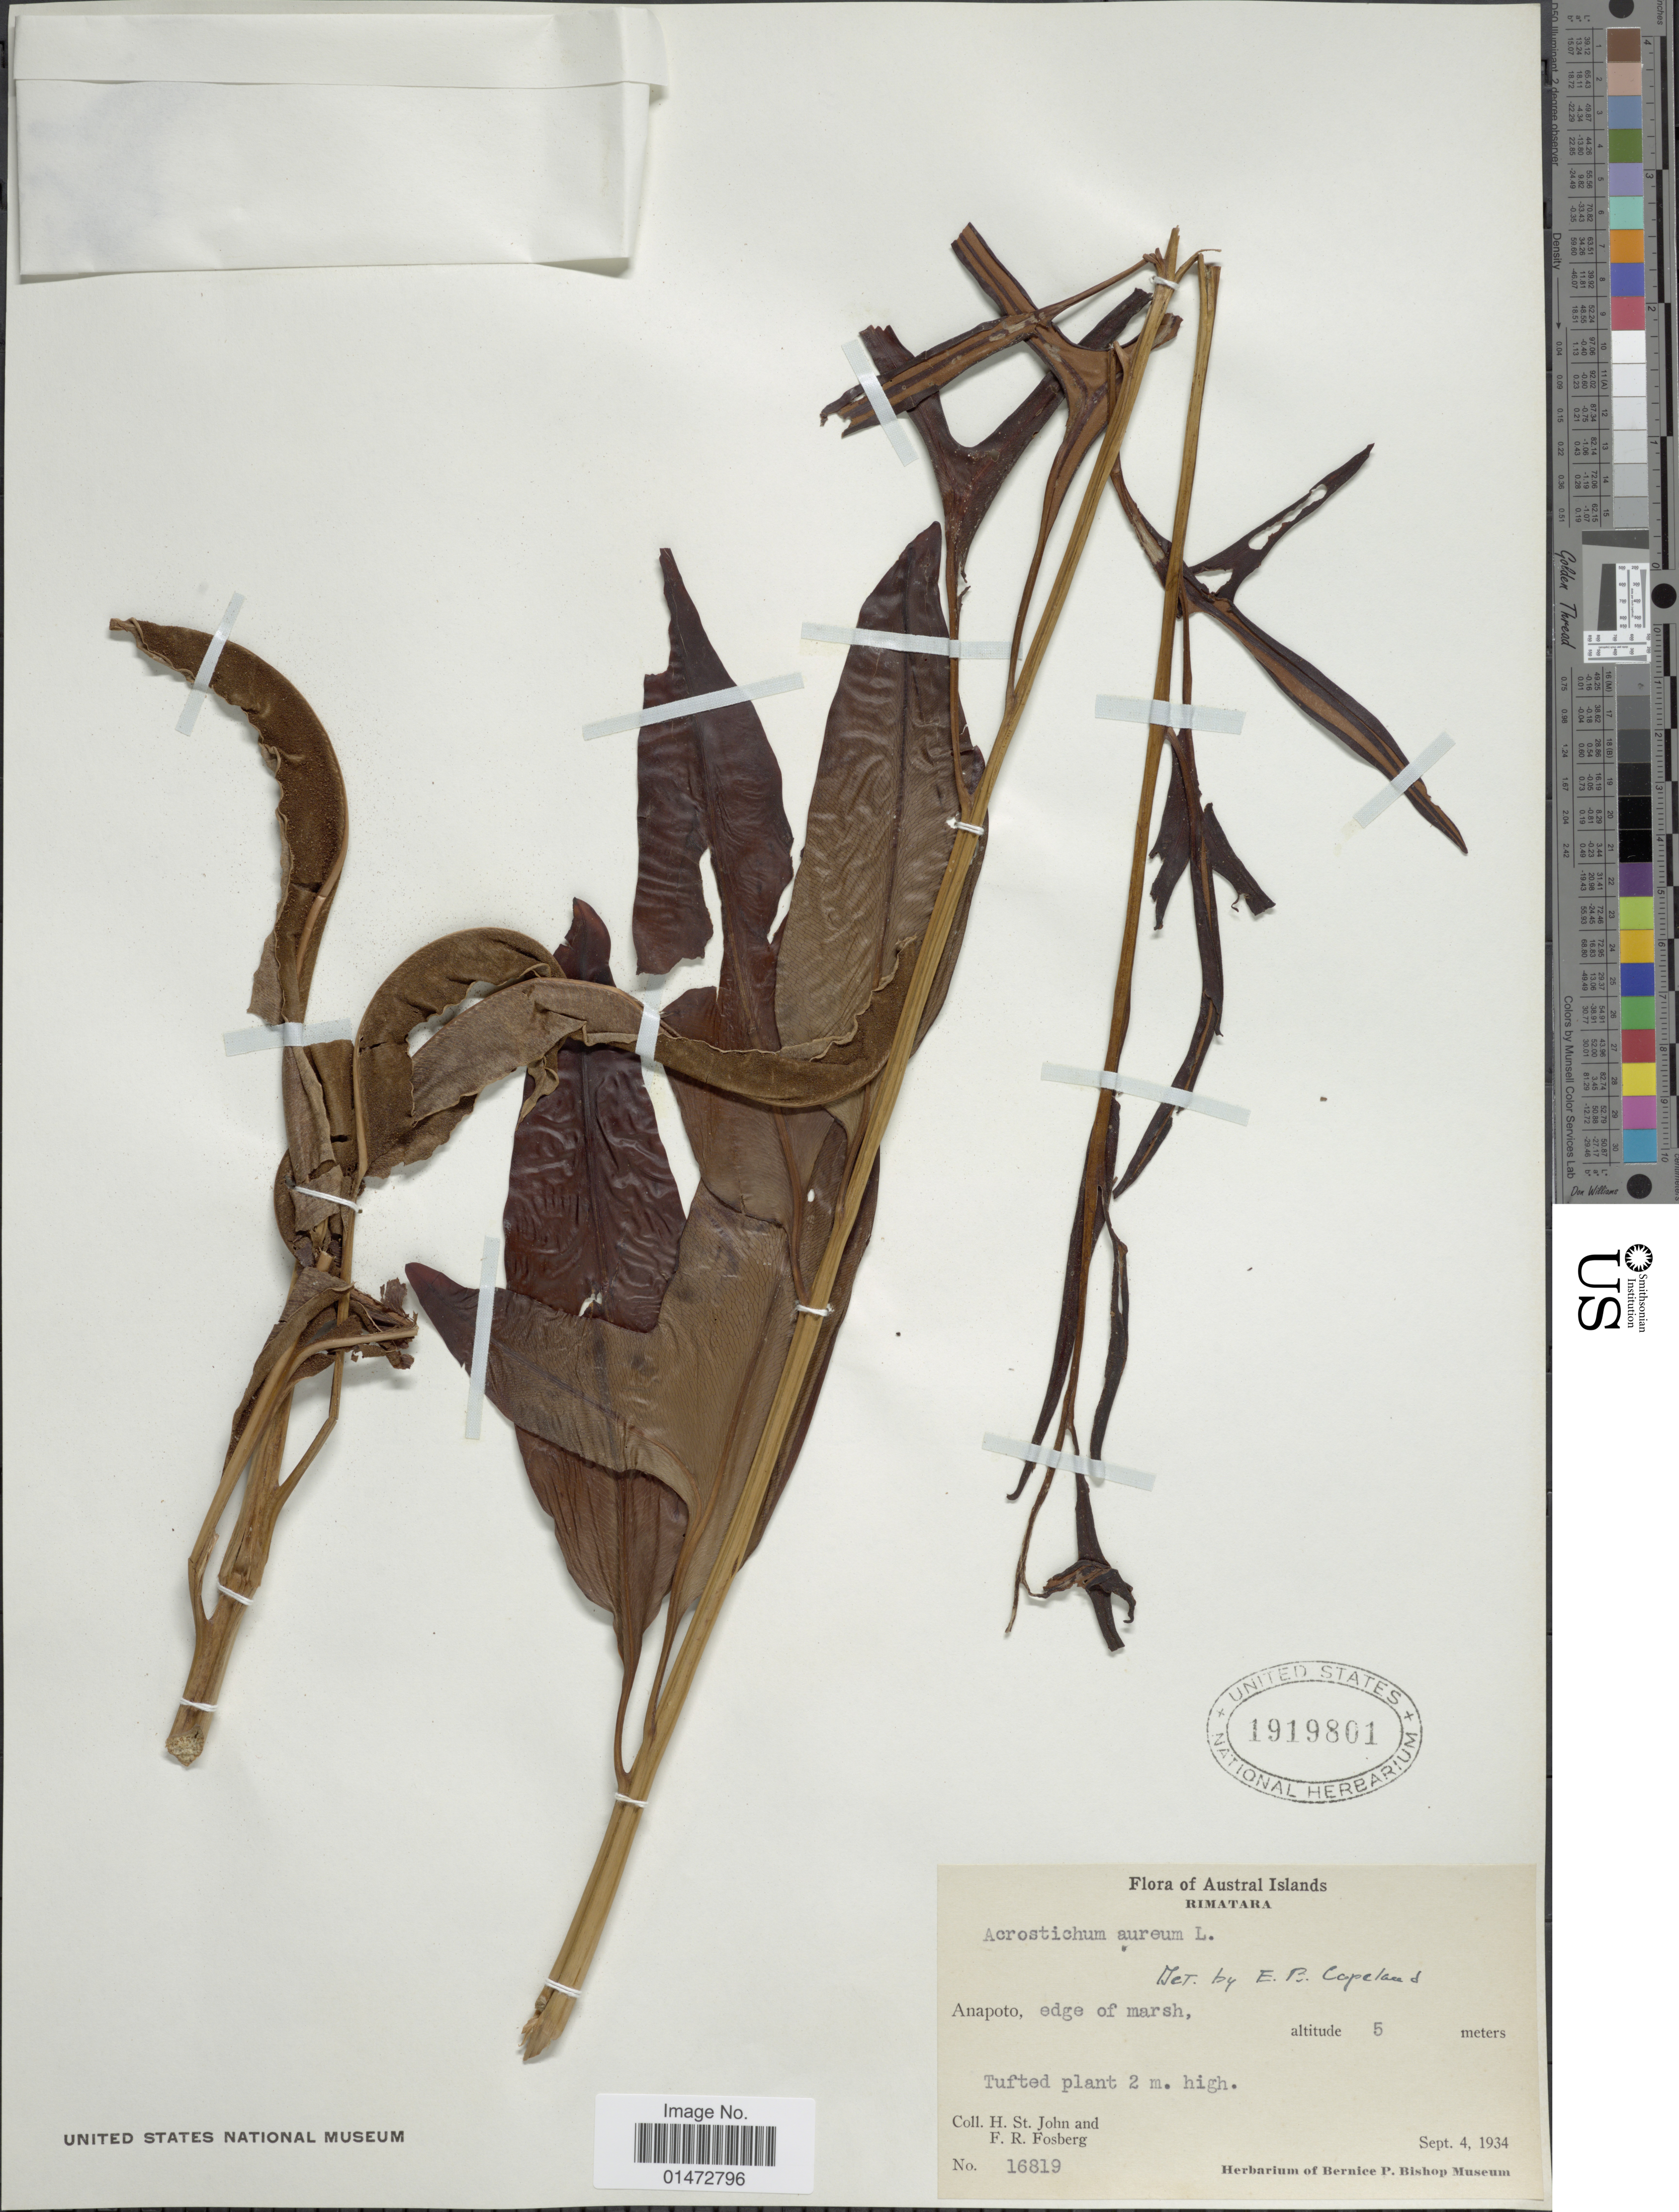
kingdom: Plantae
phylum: Tracheophyta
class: Polypodiopsida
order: Polypodiales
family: Pteridaceae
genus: Acrostichum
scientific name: Acrostichum aureum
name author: L.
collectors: H. St. John & F. R. Fosberg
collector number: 16819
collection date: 1934-09-04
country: French Polynesia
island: Rimatara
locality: Austral Islands, Rimatara. Anapoto, edge of marsh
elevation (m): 5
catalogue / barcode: US 1919801